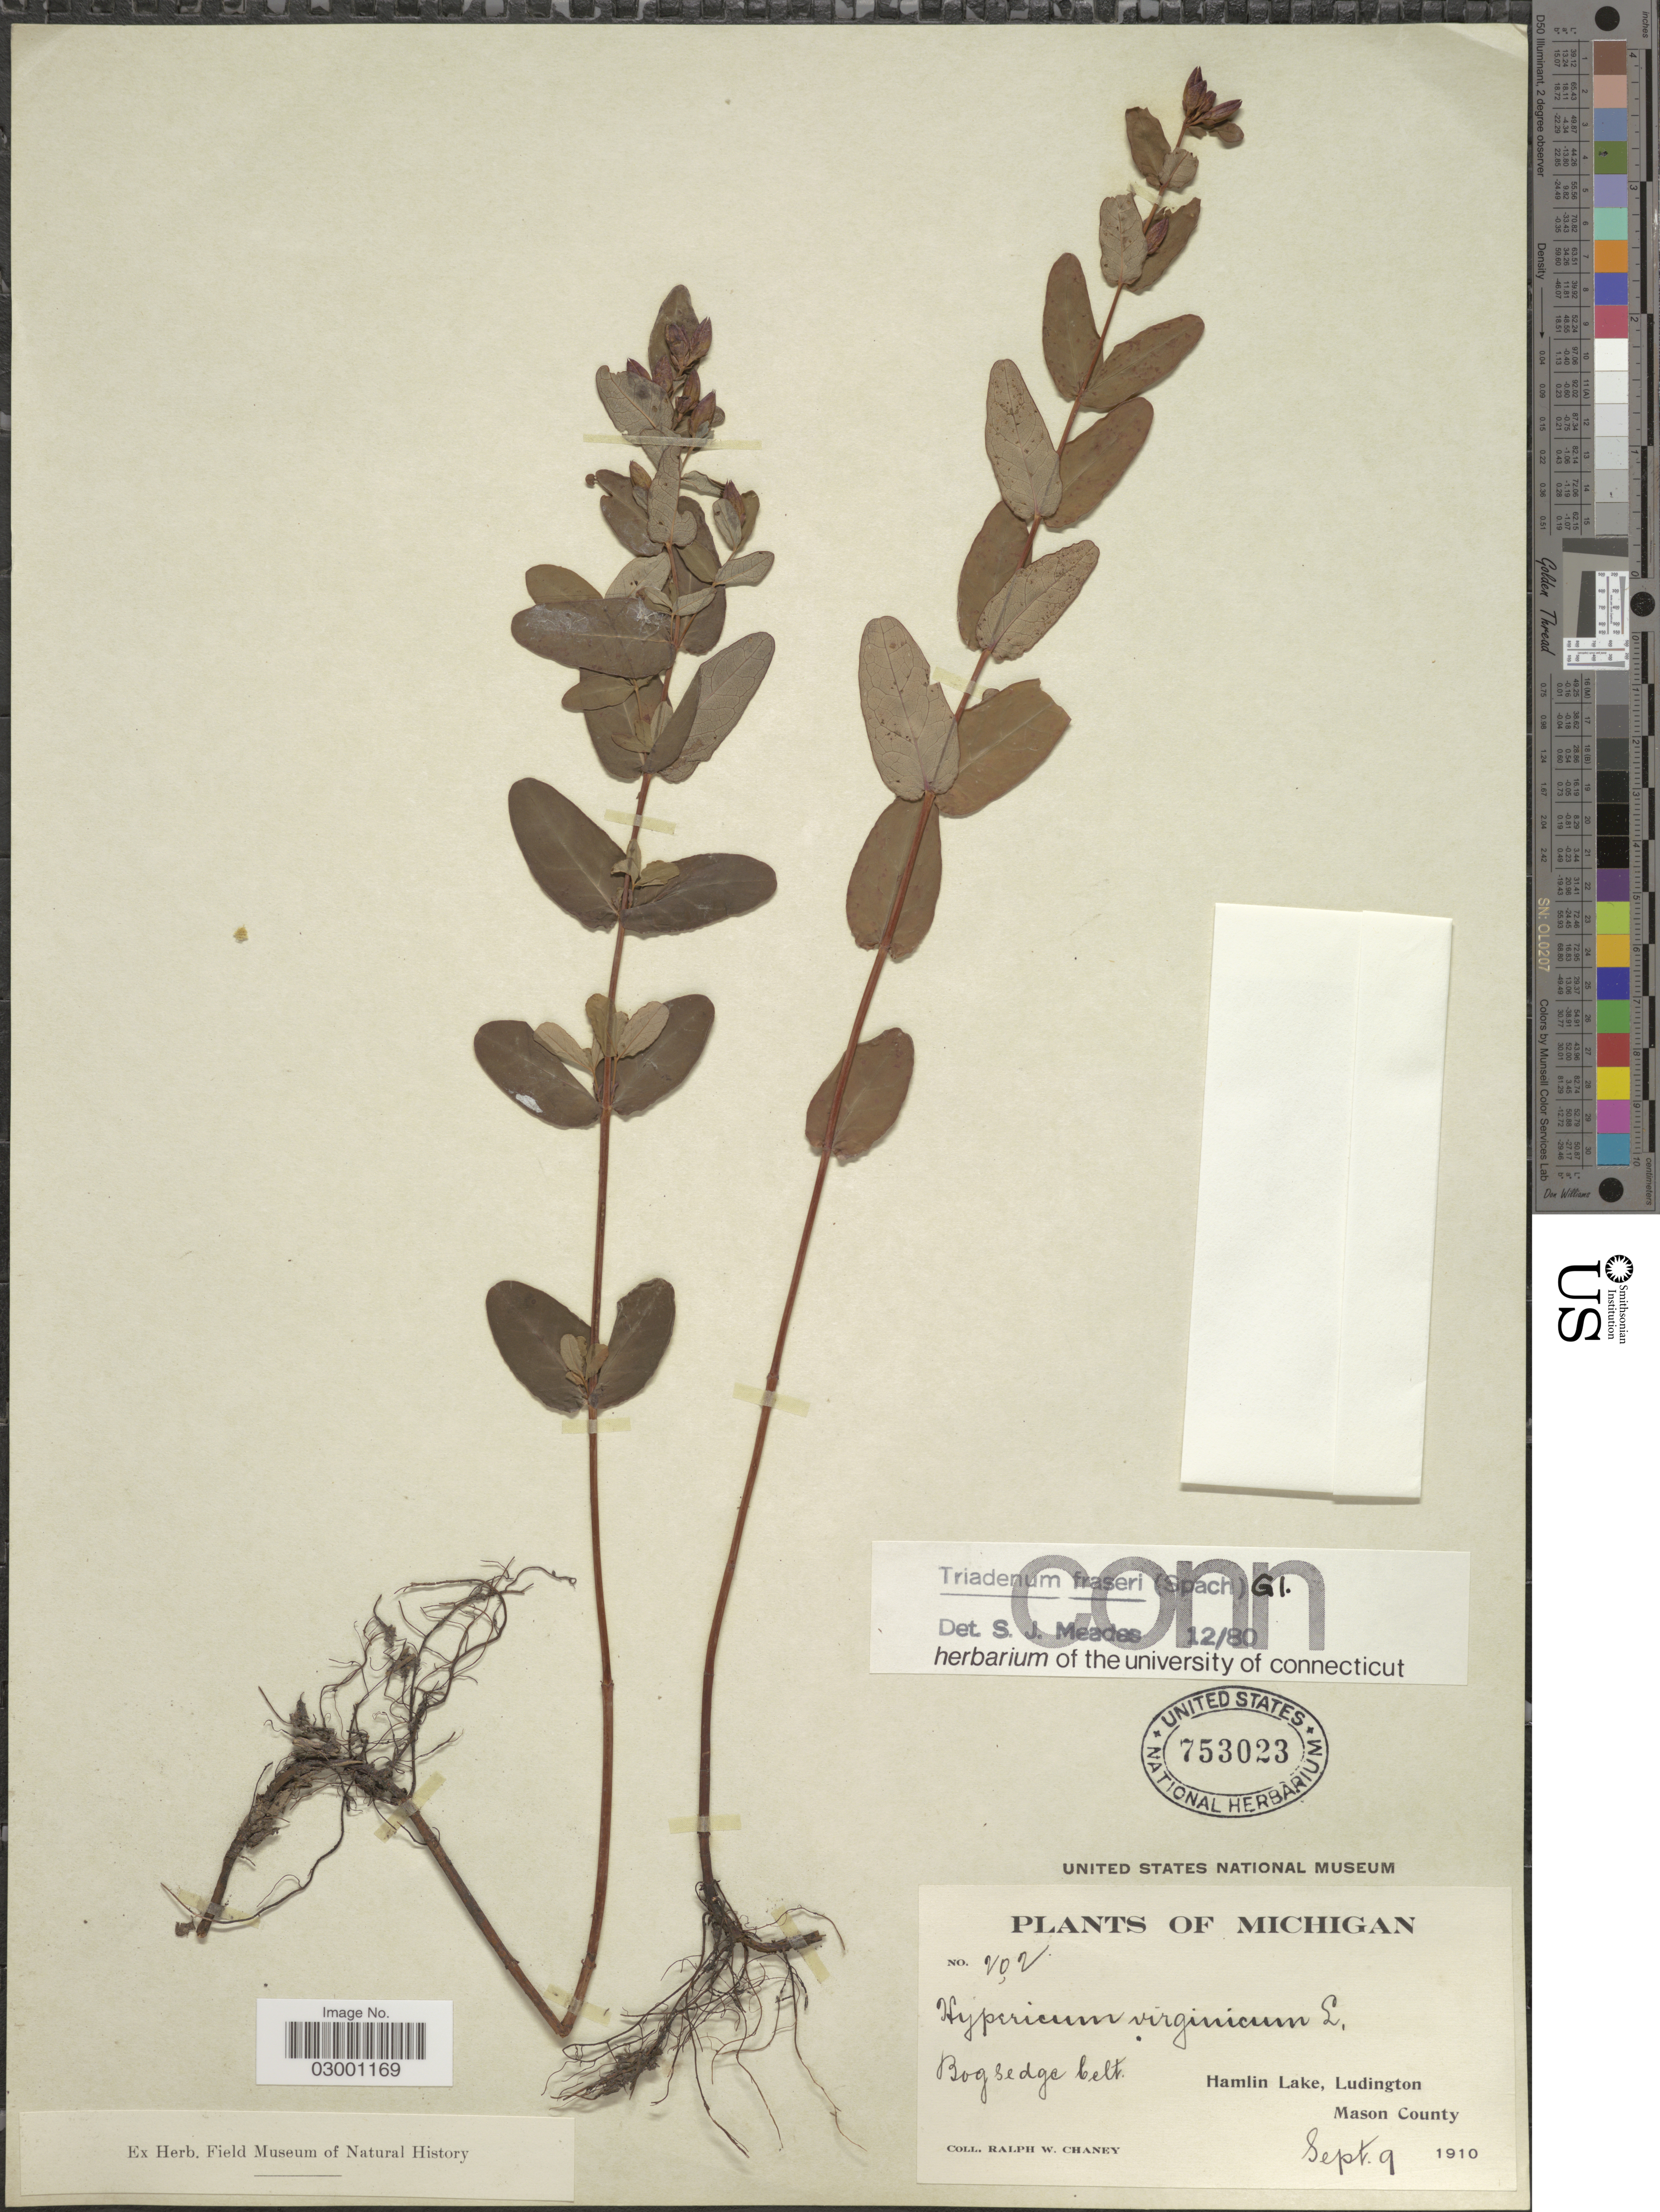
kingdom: Plantae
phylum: Tracheophyta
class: Magnoliopsida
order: Malpighiales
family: Hypericaceae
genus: Hypericum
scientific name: Hypericum fraseri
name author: Steud.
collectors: R. Chaney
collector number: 202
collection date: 1910-09-09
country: United States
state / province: Michigan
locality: Hamlin Lake, Ludington, Mason County.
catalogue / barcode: US 753023